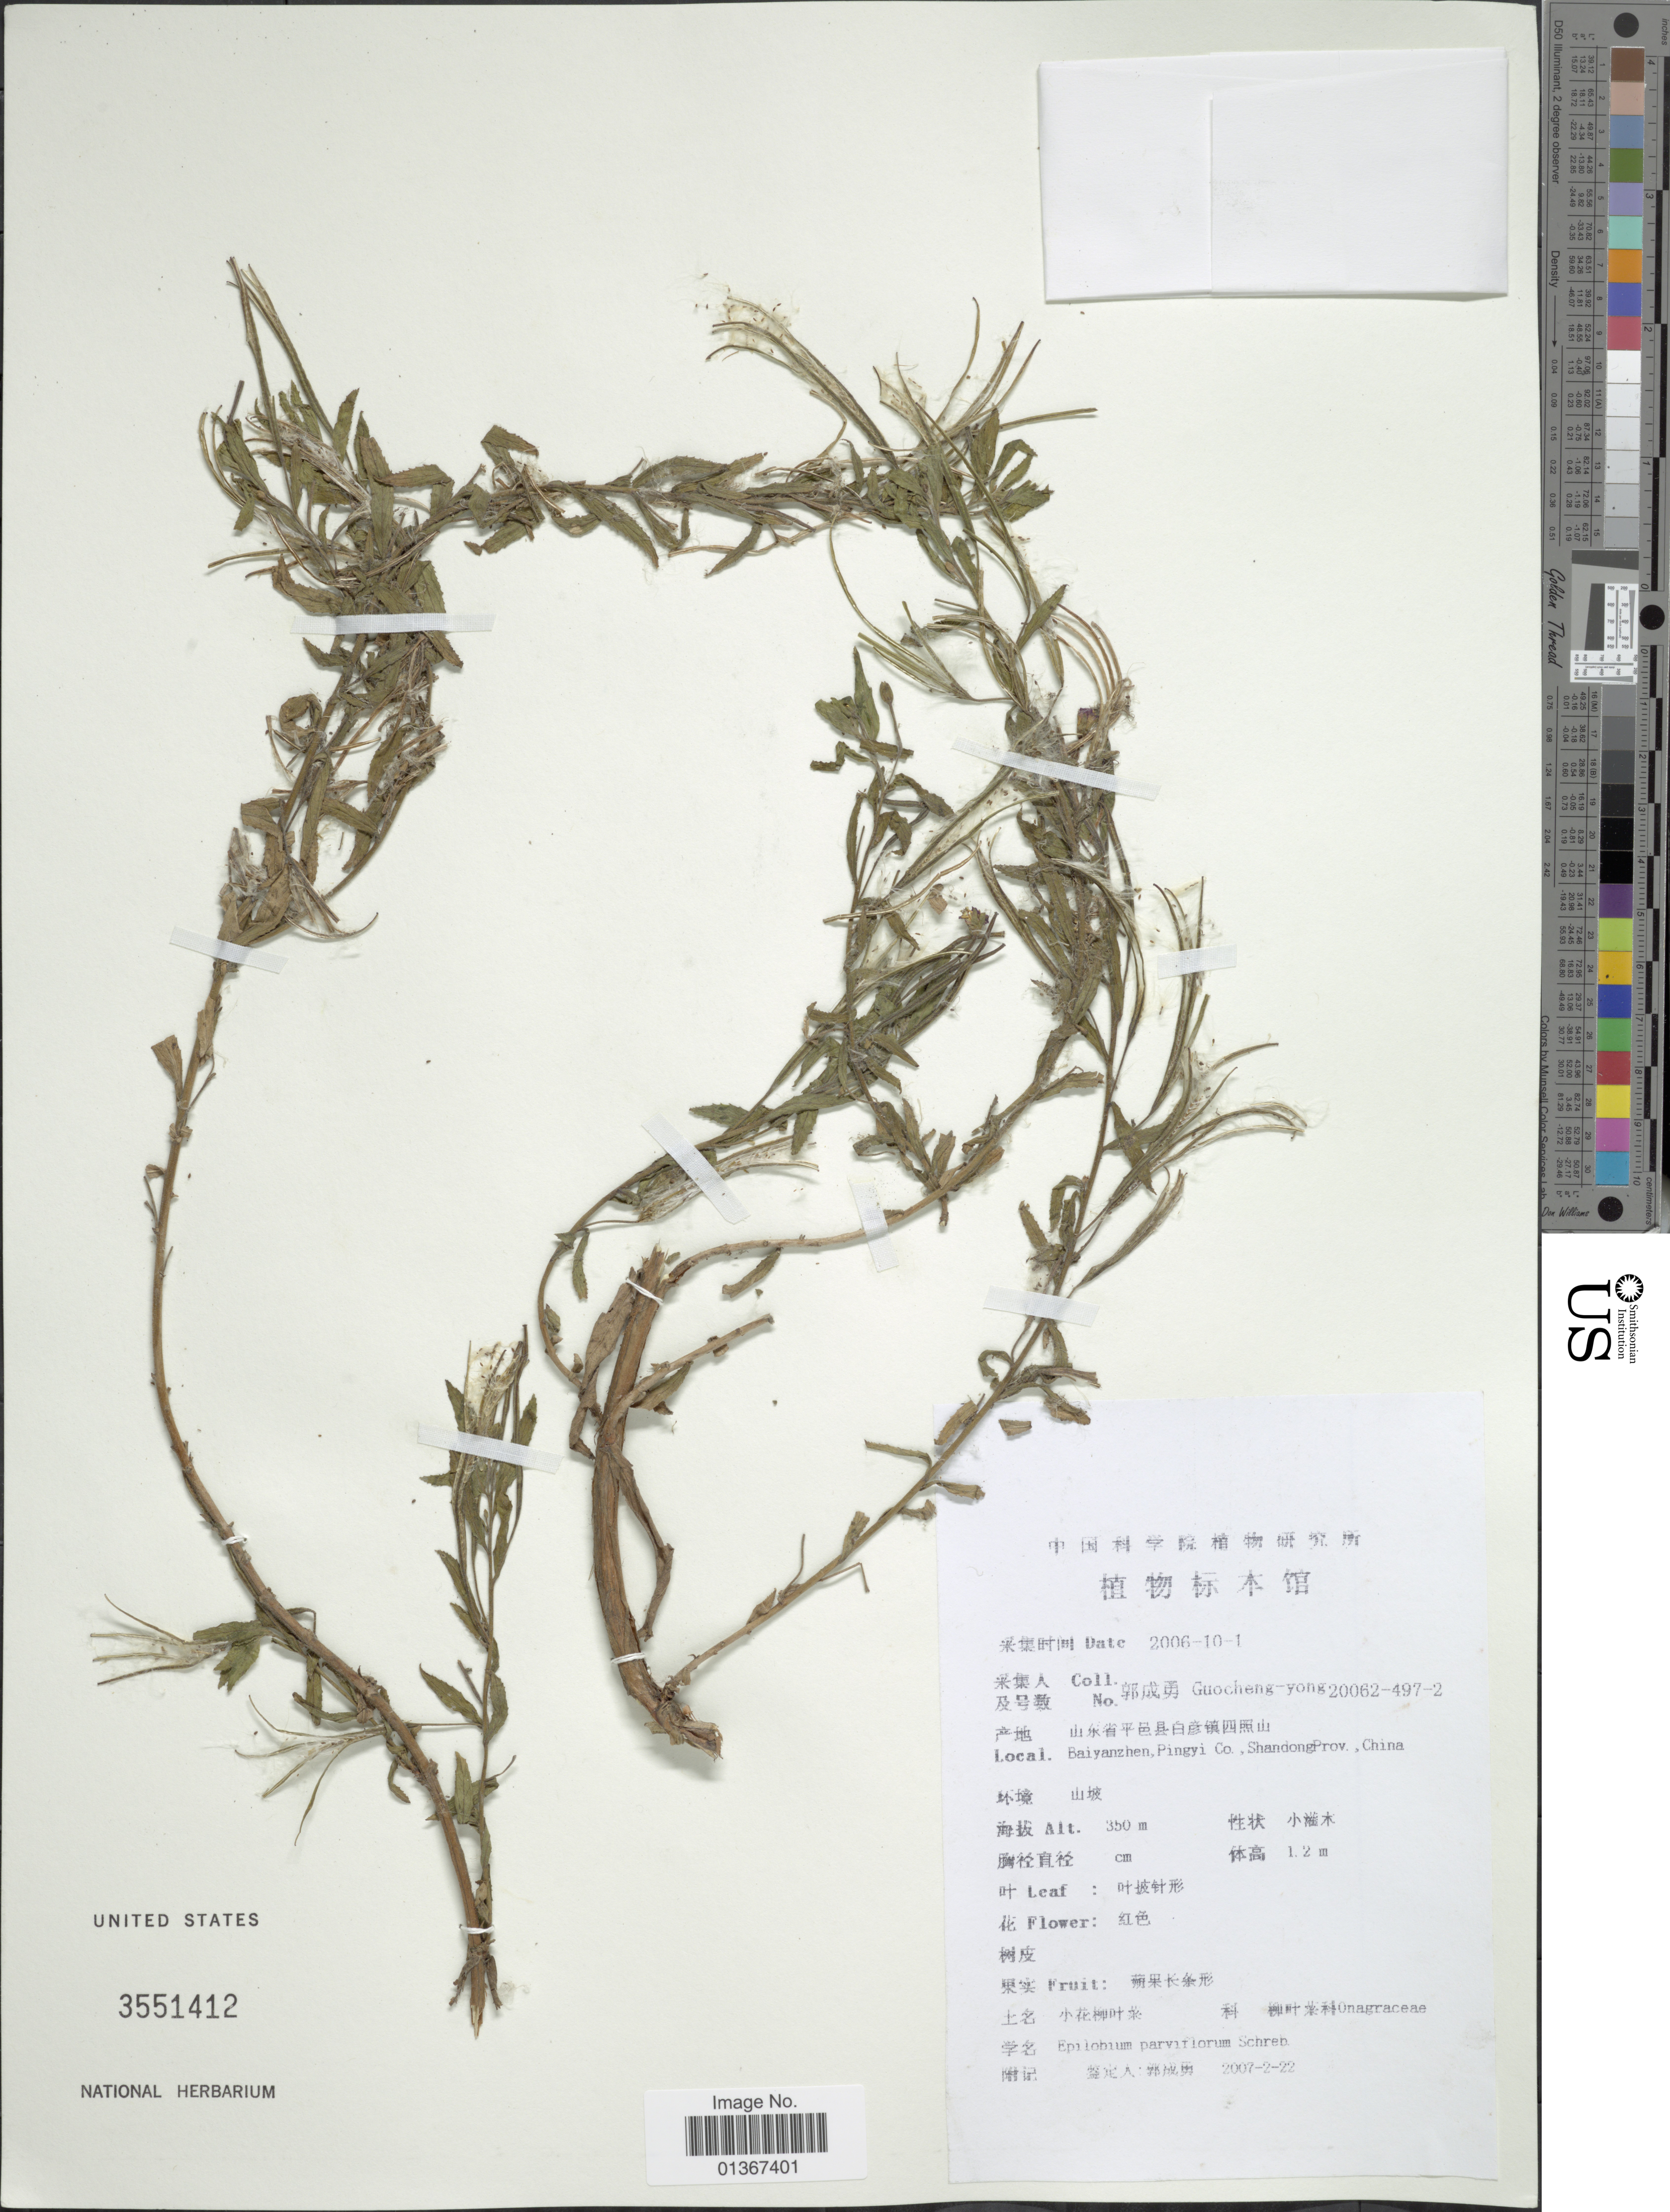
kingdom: Plantae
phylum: Tracheophyta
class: Magnoliopsida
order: Myrtales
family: Onagraceae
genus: Epilobium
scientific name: Epilobium parviflorum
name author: Schreb.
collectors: Guo cheng-yong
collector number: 20062-497-2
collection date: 2006-10-01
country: China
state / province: Shandong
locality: Baiyanzhen, Pingyi Co.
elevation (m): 350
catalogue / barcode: US 3551412